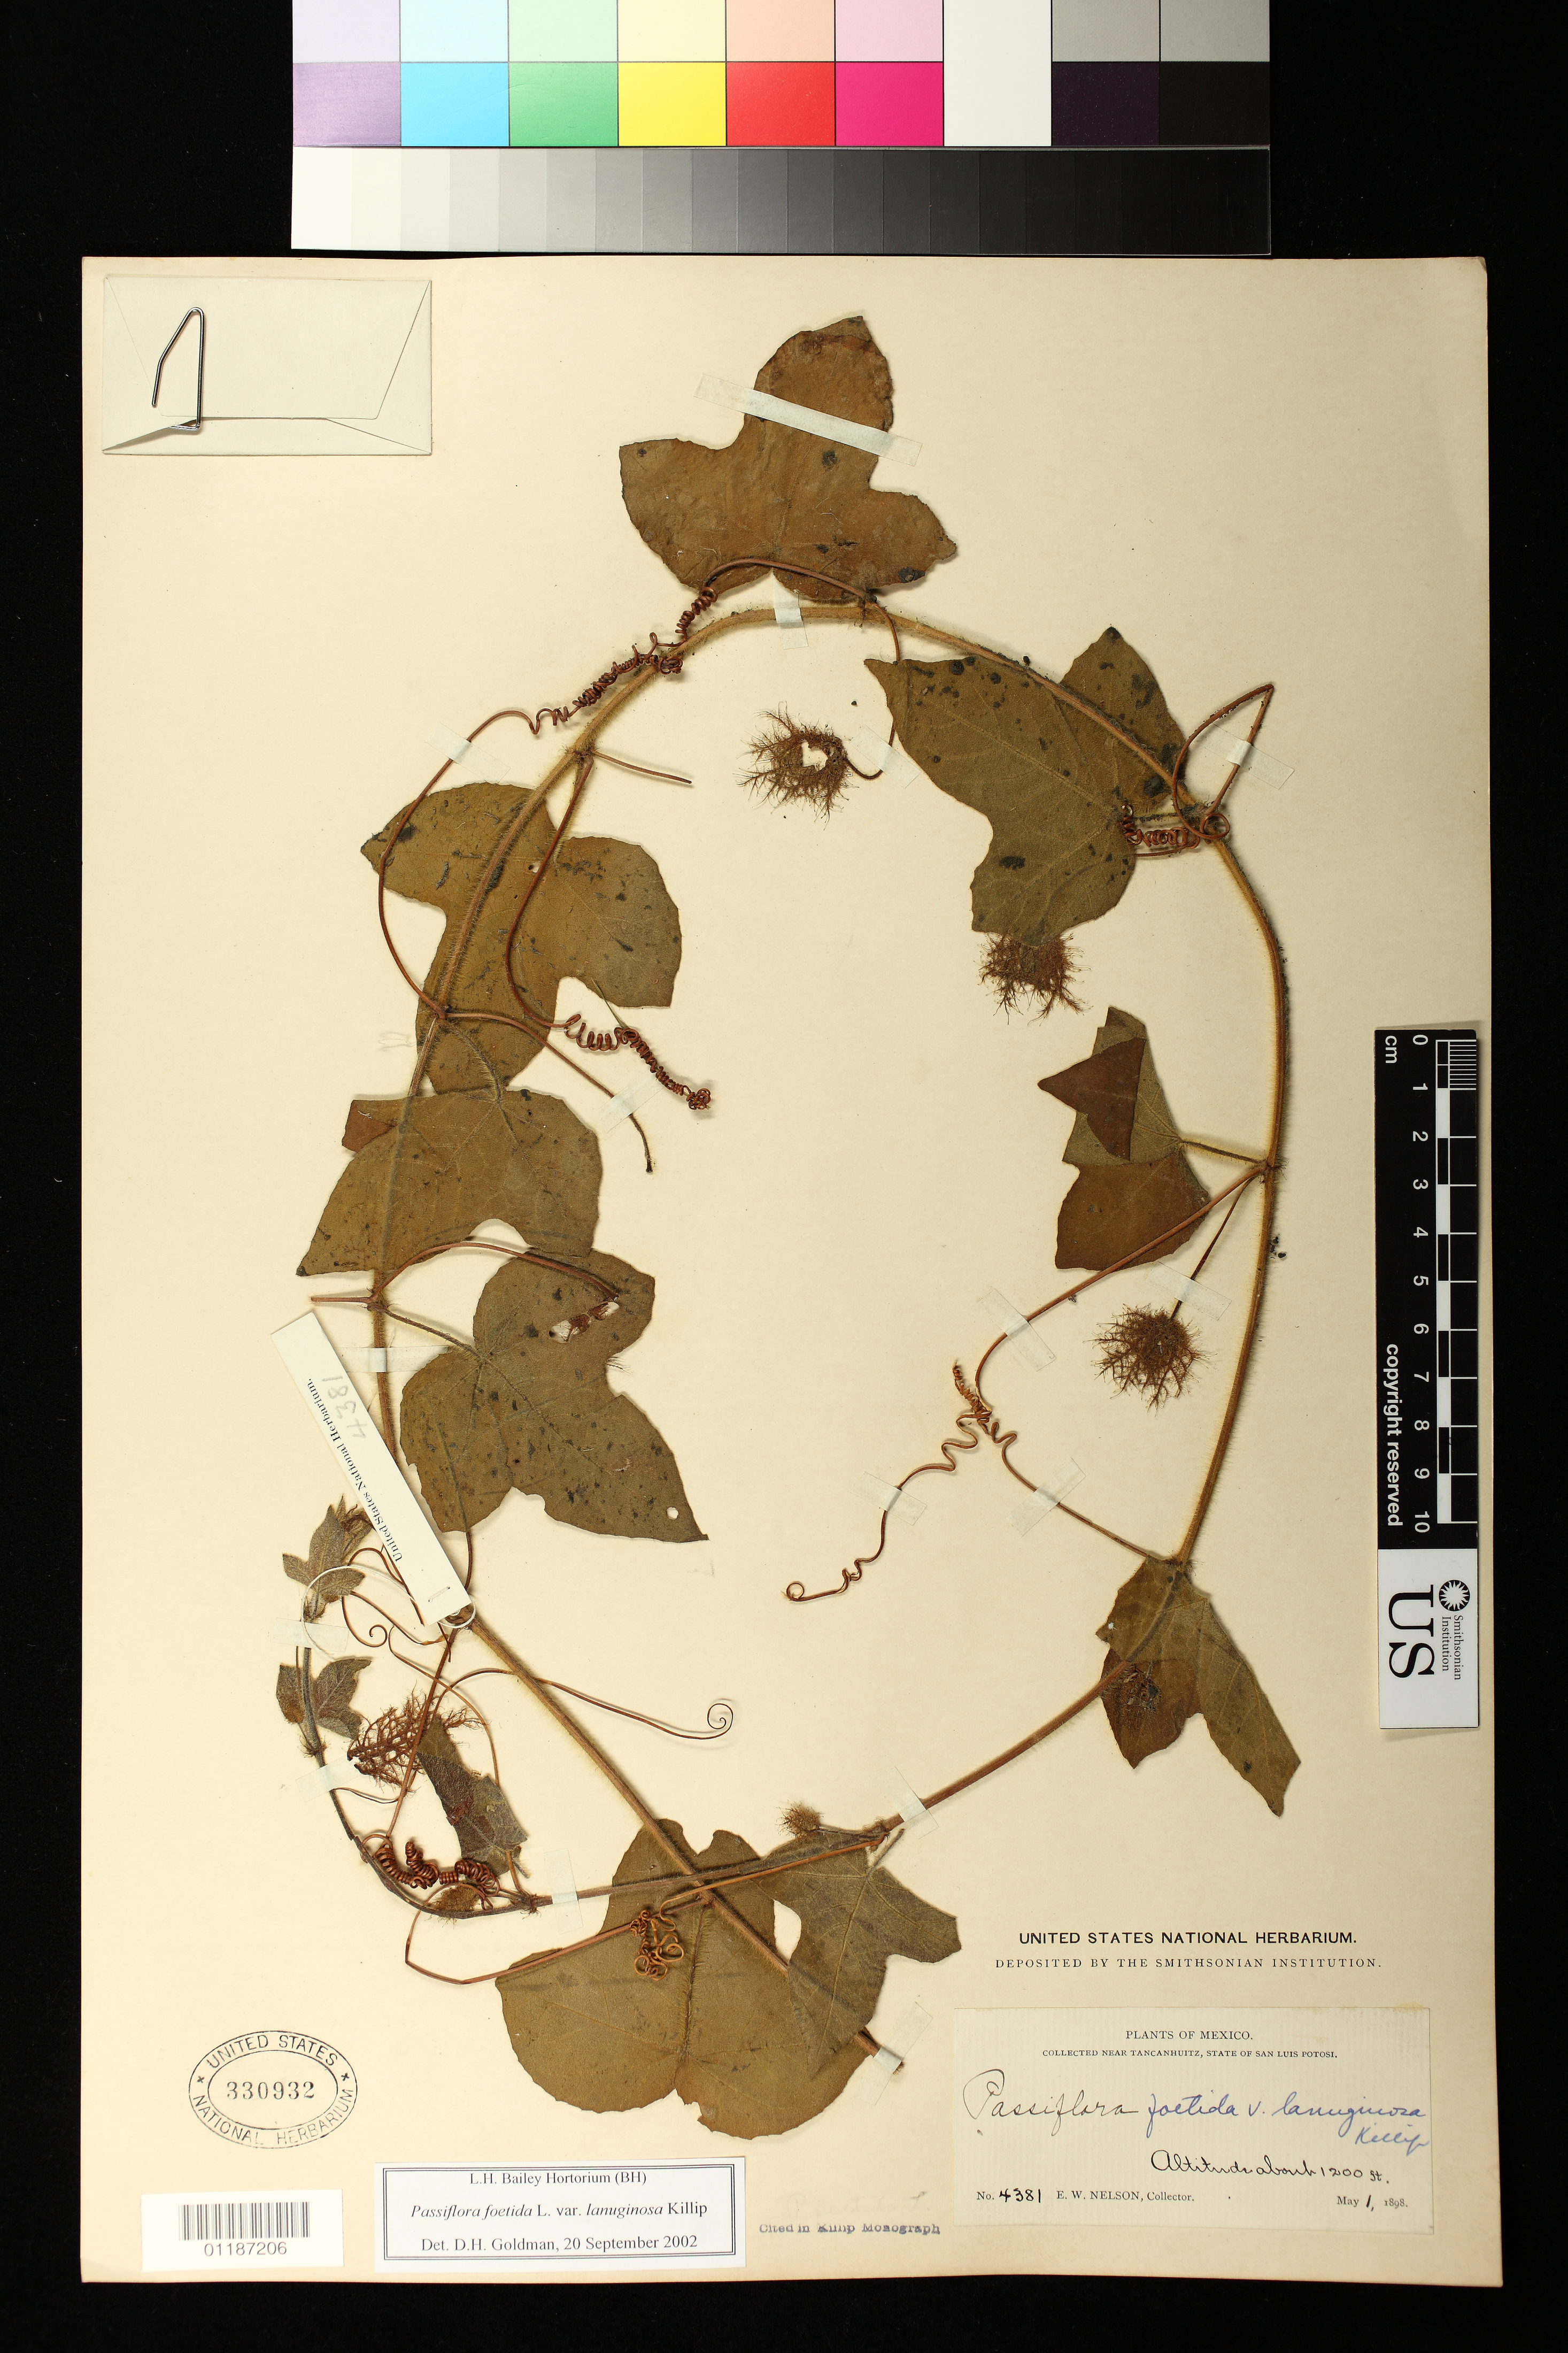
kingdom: Plantae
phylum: Tracheophyta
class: Magnoliopsida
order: Malpighiales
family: Passifloraceae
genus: Passiflora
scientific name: Passiflora foetida var. lanuginosa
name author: Killip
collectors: E. W. Nelson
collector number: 4381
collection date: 1898-05-01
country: Mexico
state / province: San Luis Potosi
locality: Near Tancanhuitz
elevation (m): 366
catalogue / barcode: US 330932